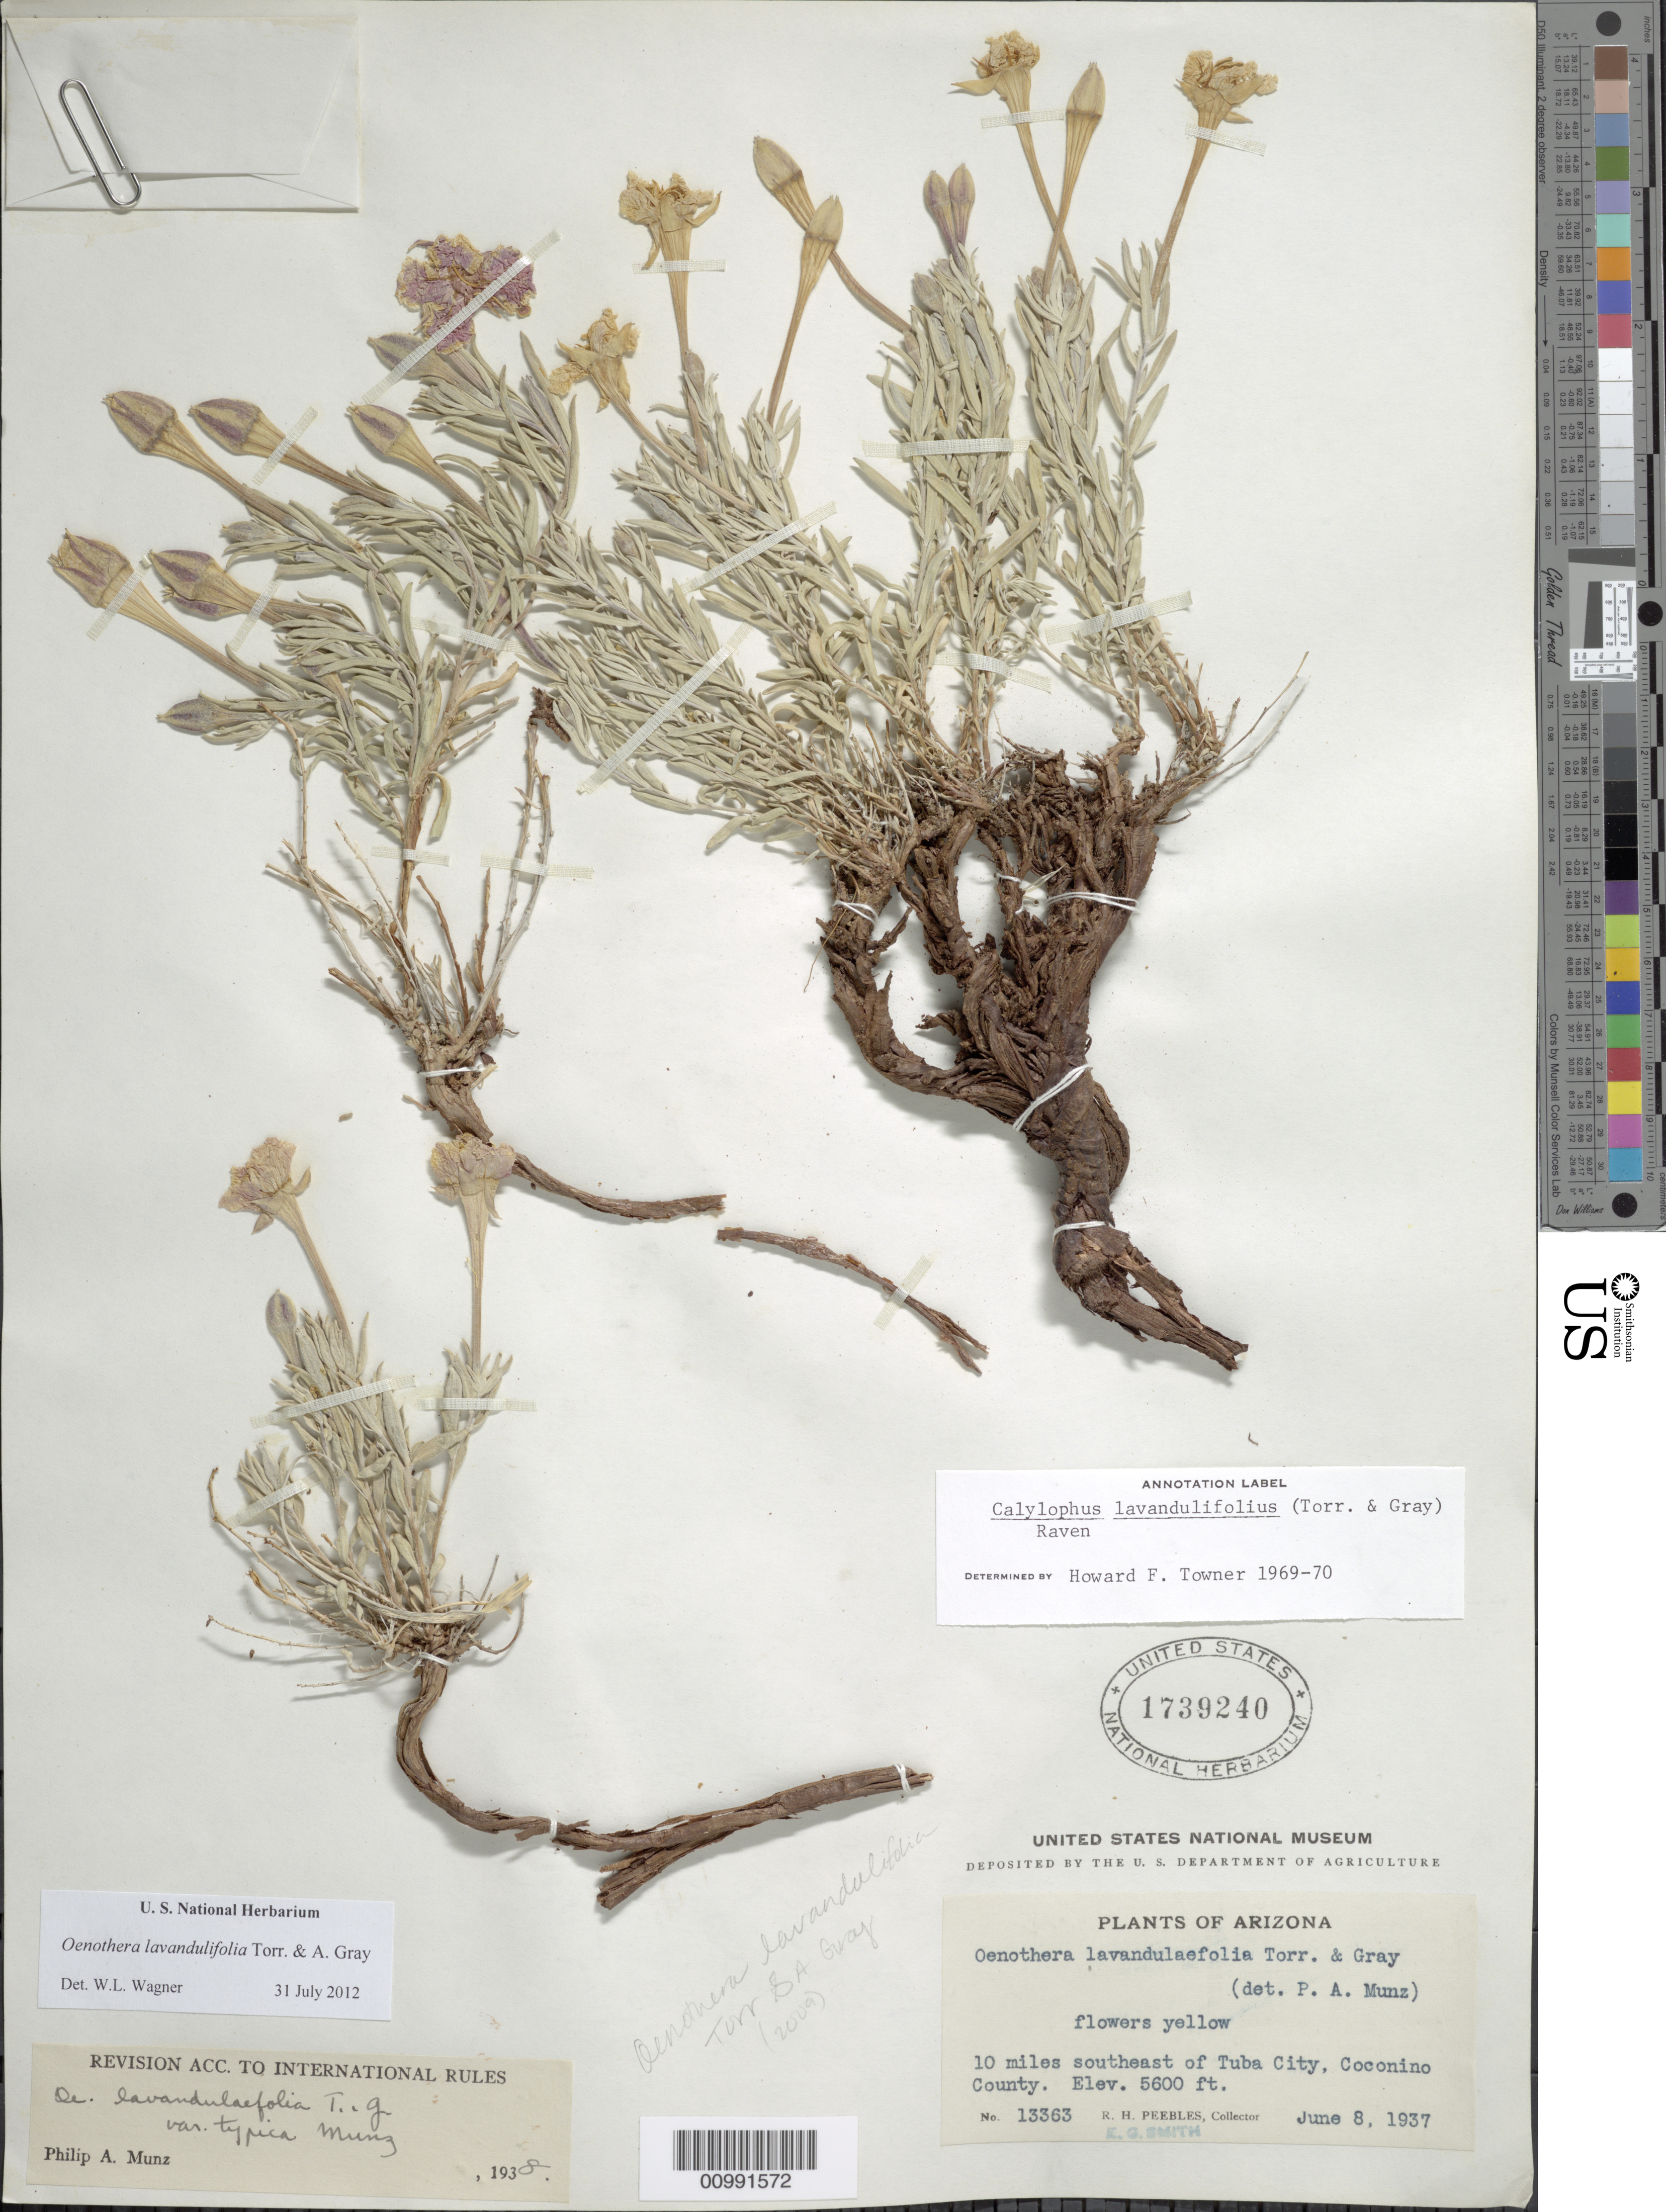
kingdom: Plantae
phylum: Tracheophyta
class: Magnoliopsida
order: Myrtales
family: Onagraceae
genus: Oenothera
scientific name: Oenothera lavandulifolia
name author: Torr. & A. Gray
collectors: R. H. Peebles & E. G. Smith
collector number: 13363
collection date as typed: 08 Jun 1937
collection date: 1937-06-08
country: United States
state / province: Arizona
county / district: Coconino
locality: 10 miles SE of Tuba City.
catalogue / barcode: US 1739240